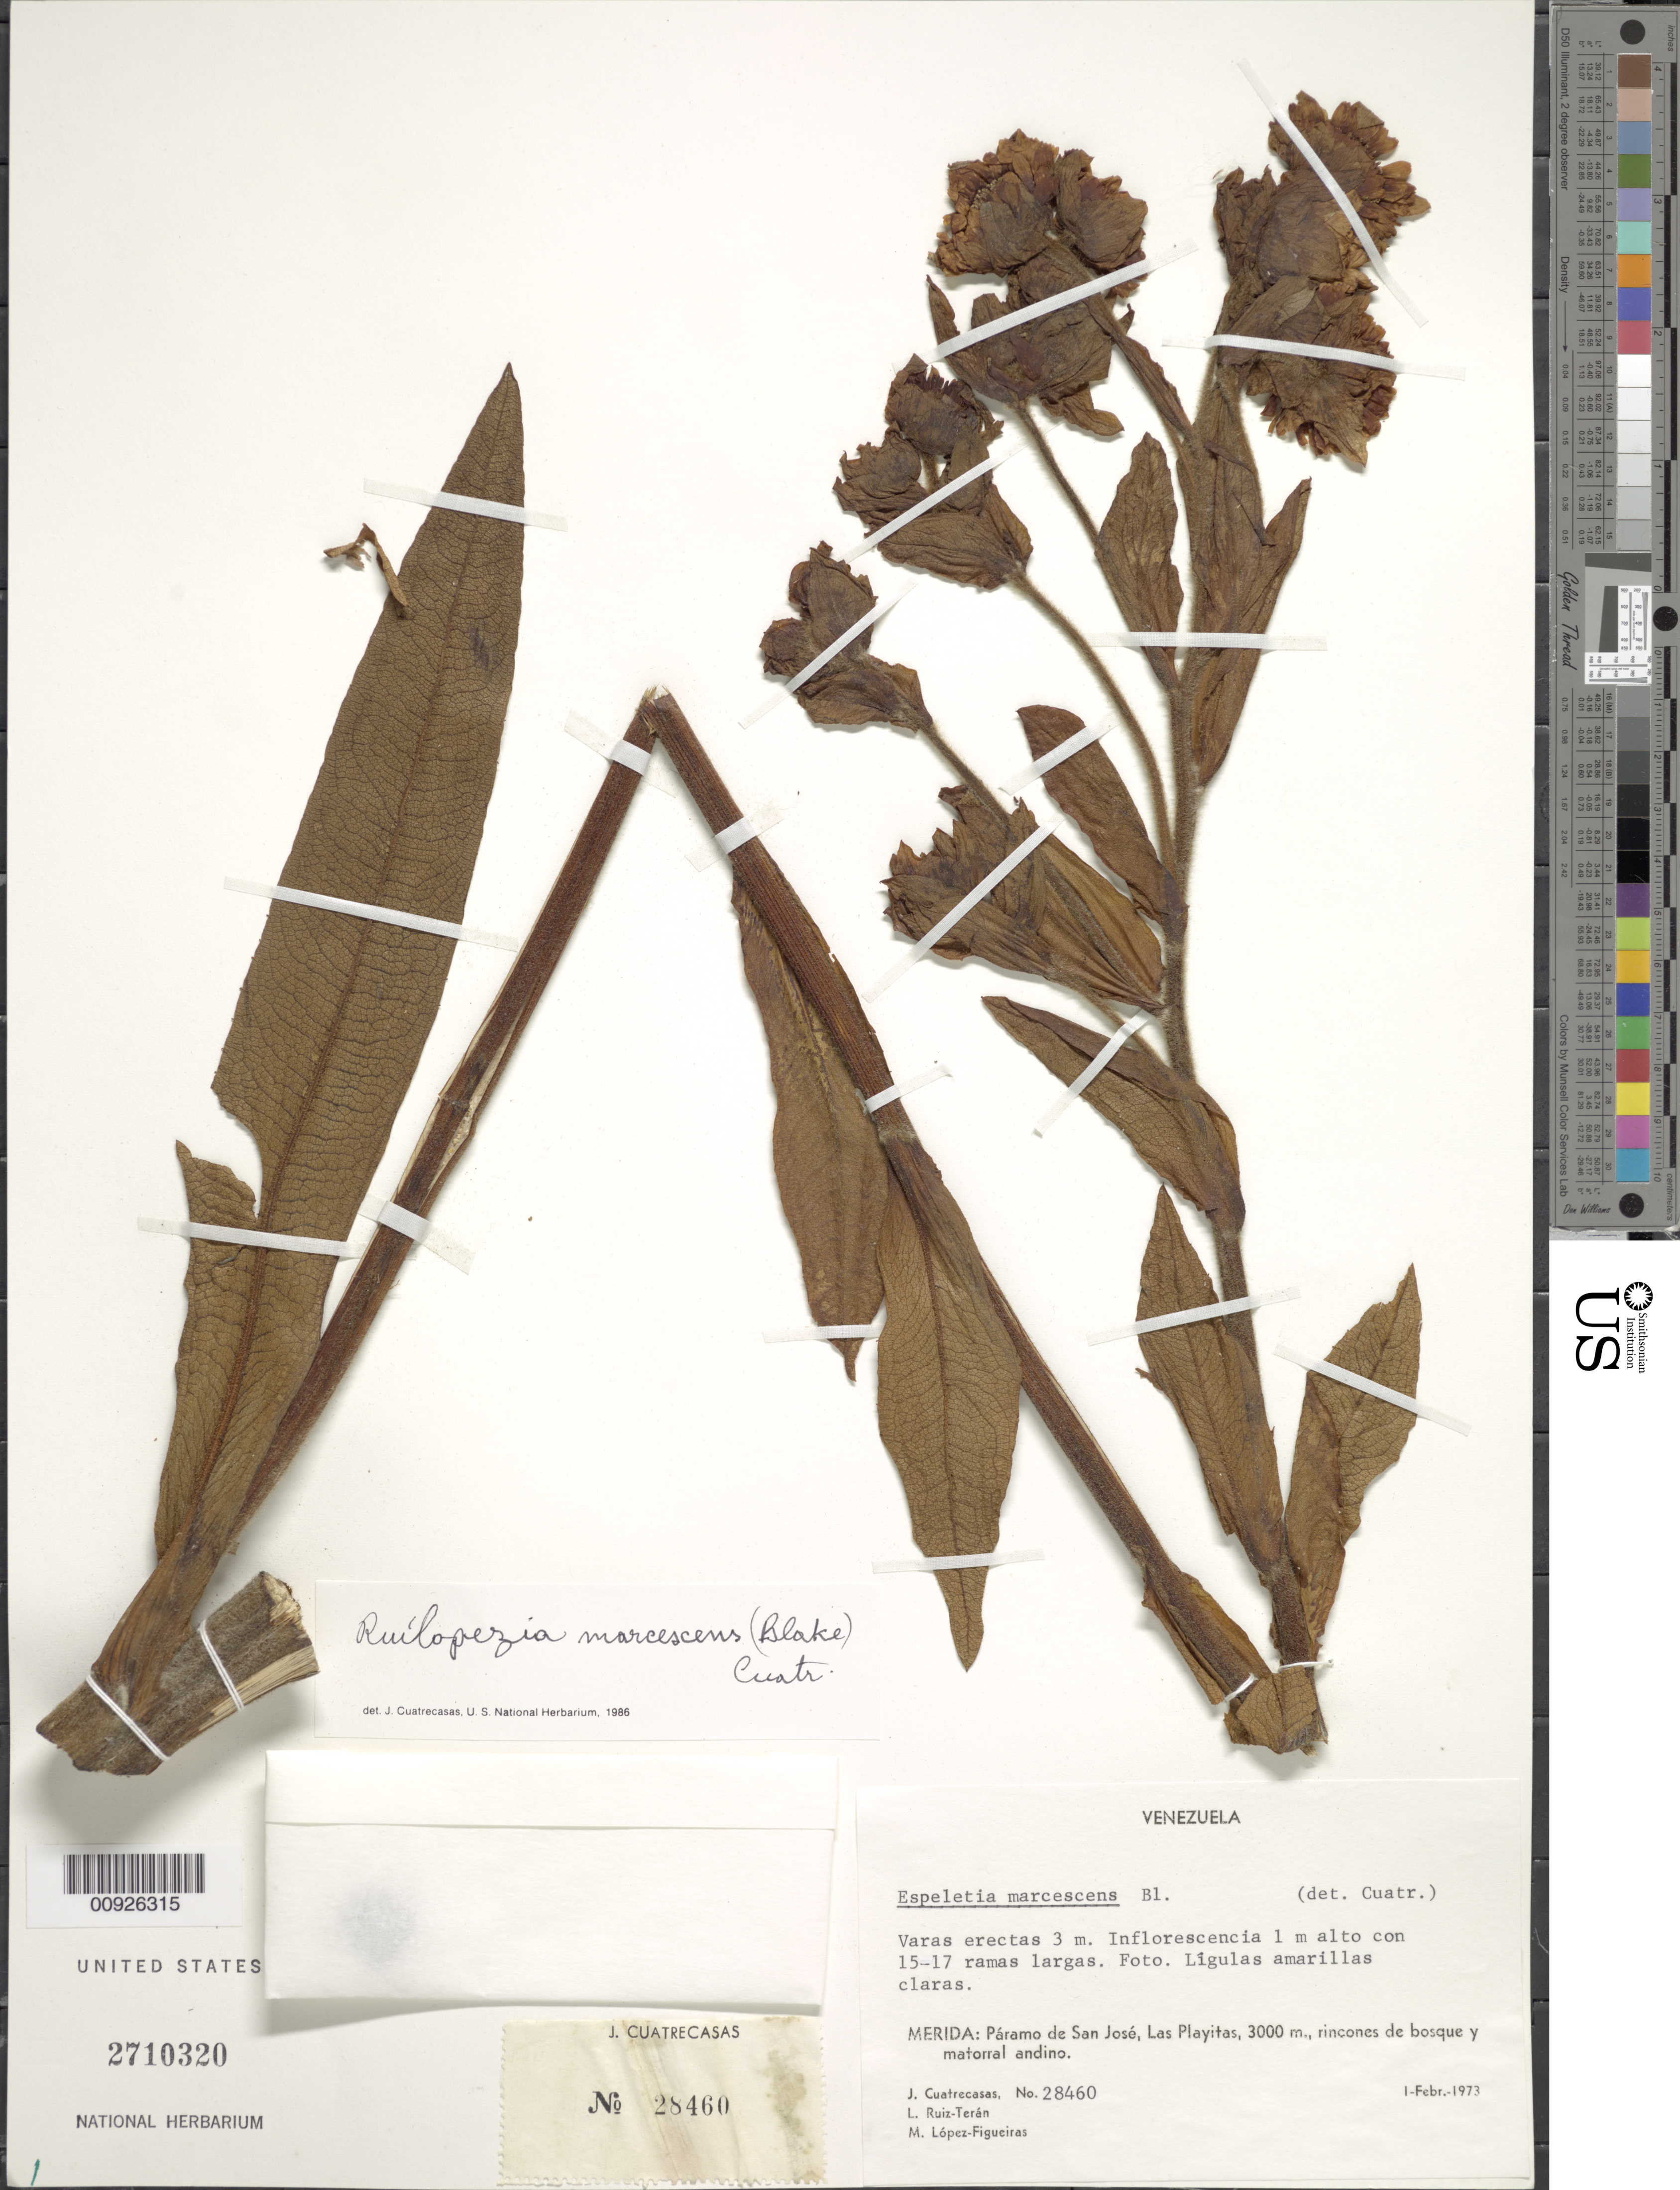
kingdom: Plantae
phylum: Tracheophyta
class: Magnoliopsida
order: Asterales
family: Asteraceae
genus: Ruilopezia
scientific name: Ruilopezia marcescens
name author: (S.F. Blake) Cuatrec.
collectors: J. Cuatrecasas, L. E. Ruíz-Terán & M. López Figueiras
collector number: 28460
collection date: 1973-02-01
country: Venezuela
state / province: Mérida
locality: P. de San José. Las Playitas, rincones de bosque y de matorral andino.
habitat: matorral andino y selva andina fragmentaria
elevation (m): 3000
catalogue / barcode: US 2710320